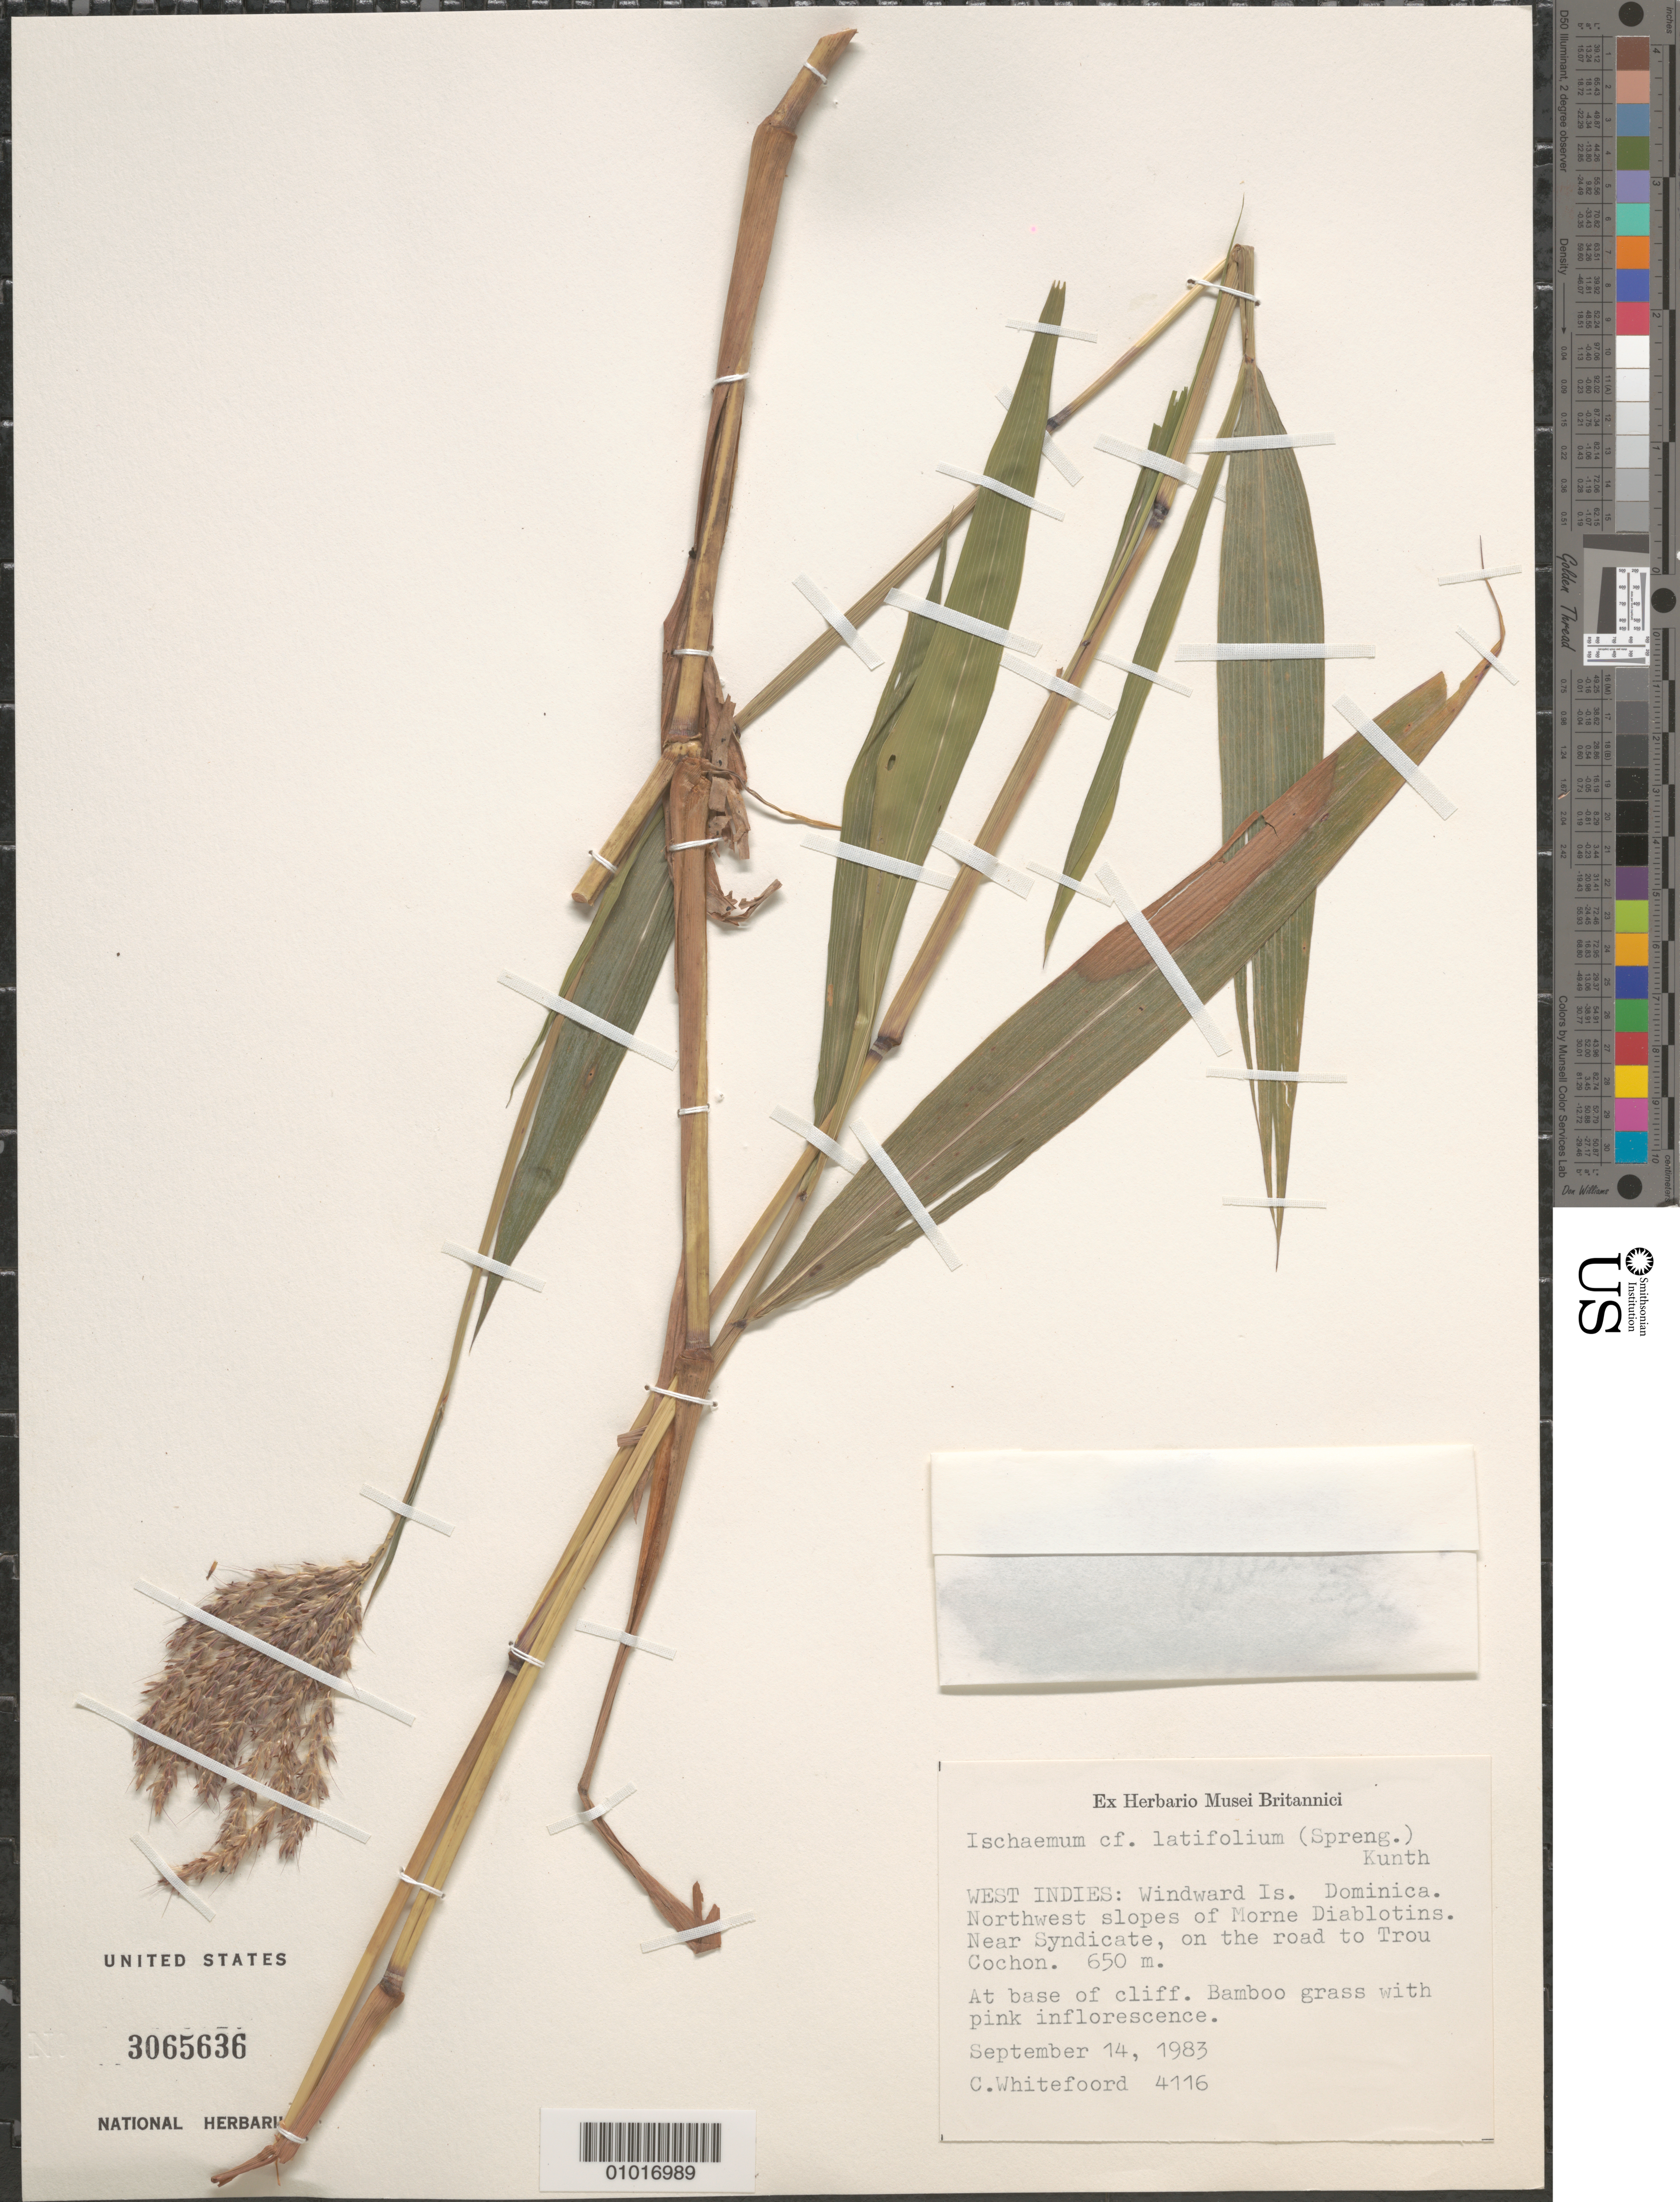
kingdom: Plantae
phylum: Tracheophyta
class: Liliopsida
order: Poales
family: Poaceae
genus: Ischaemum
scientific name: Ischaemum latifolium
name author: (Spreng.) Kunth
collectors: C. Whitefoord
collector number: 4116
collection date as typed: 14 Sep 1983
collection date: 1983-09-14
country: Dominica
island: Dominica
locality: West Indies: Leeward Islands. Dominica. Northwest of the slopes of Morne Diablotins. Near Syndicate, on the road to Trou Cochon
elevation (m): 650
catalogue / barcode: US 3065636